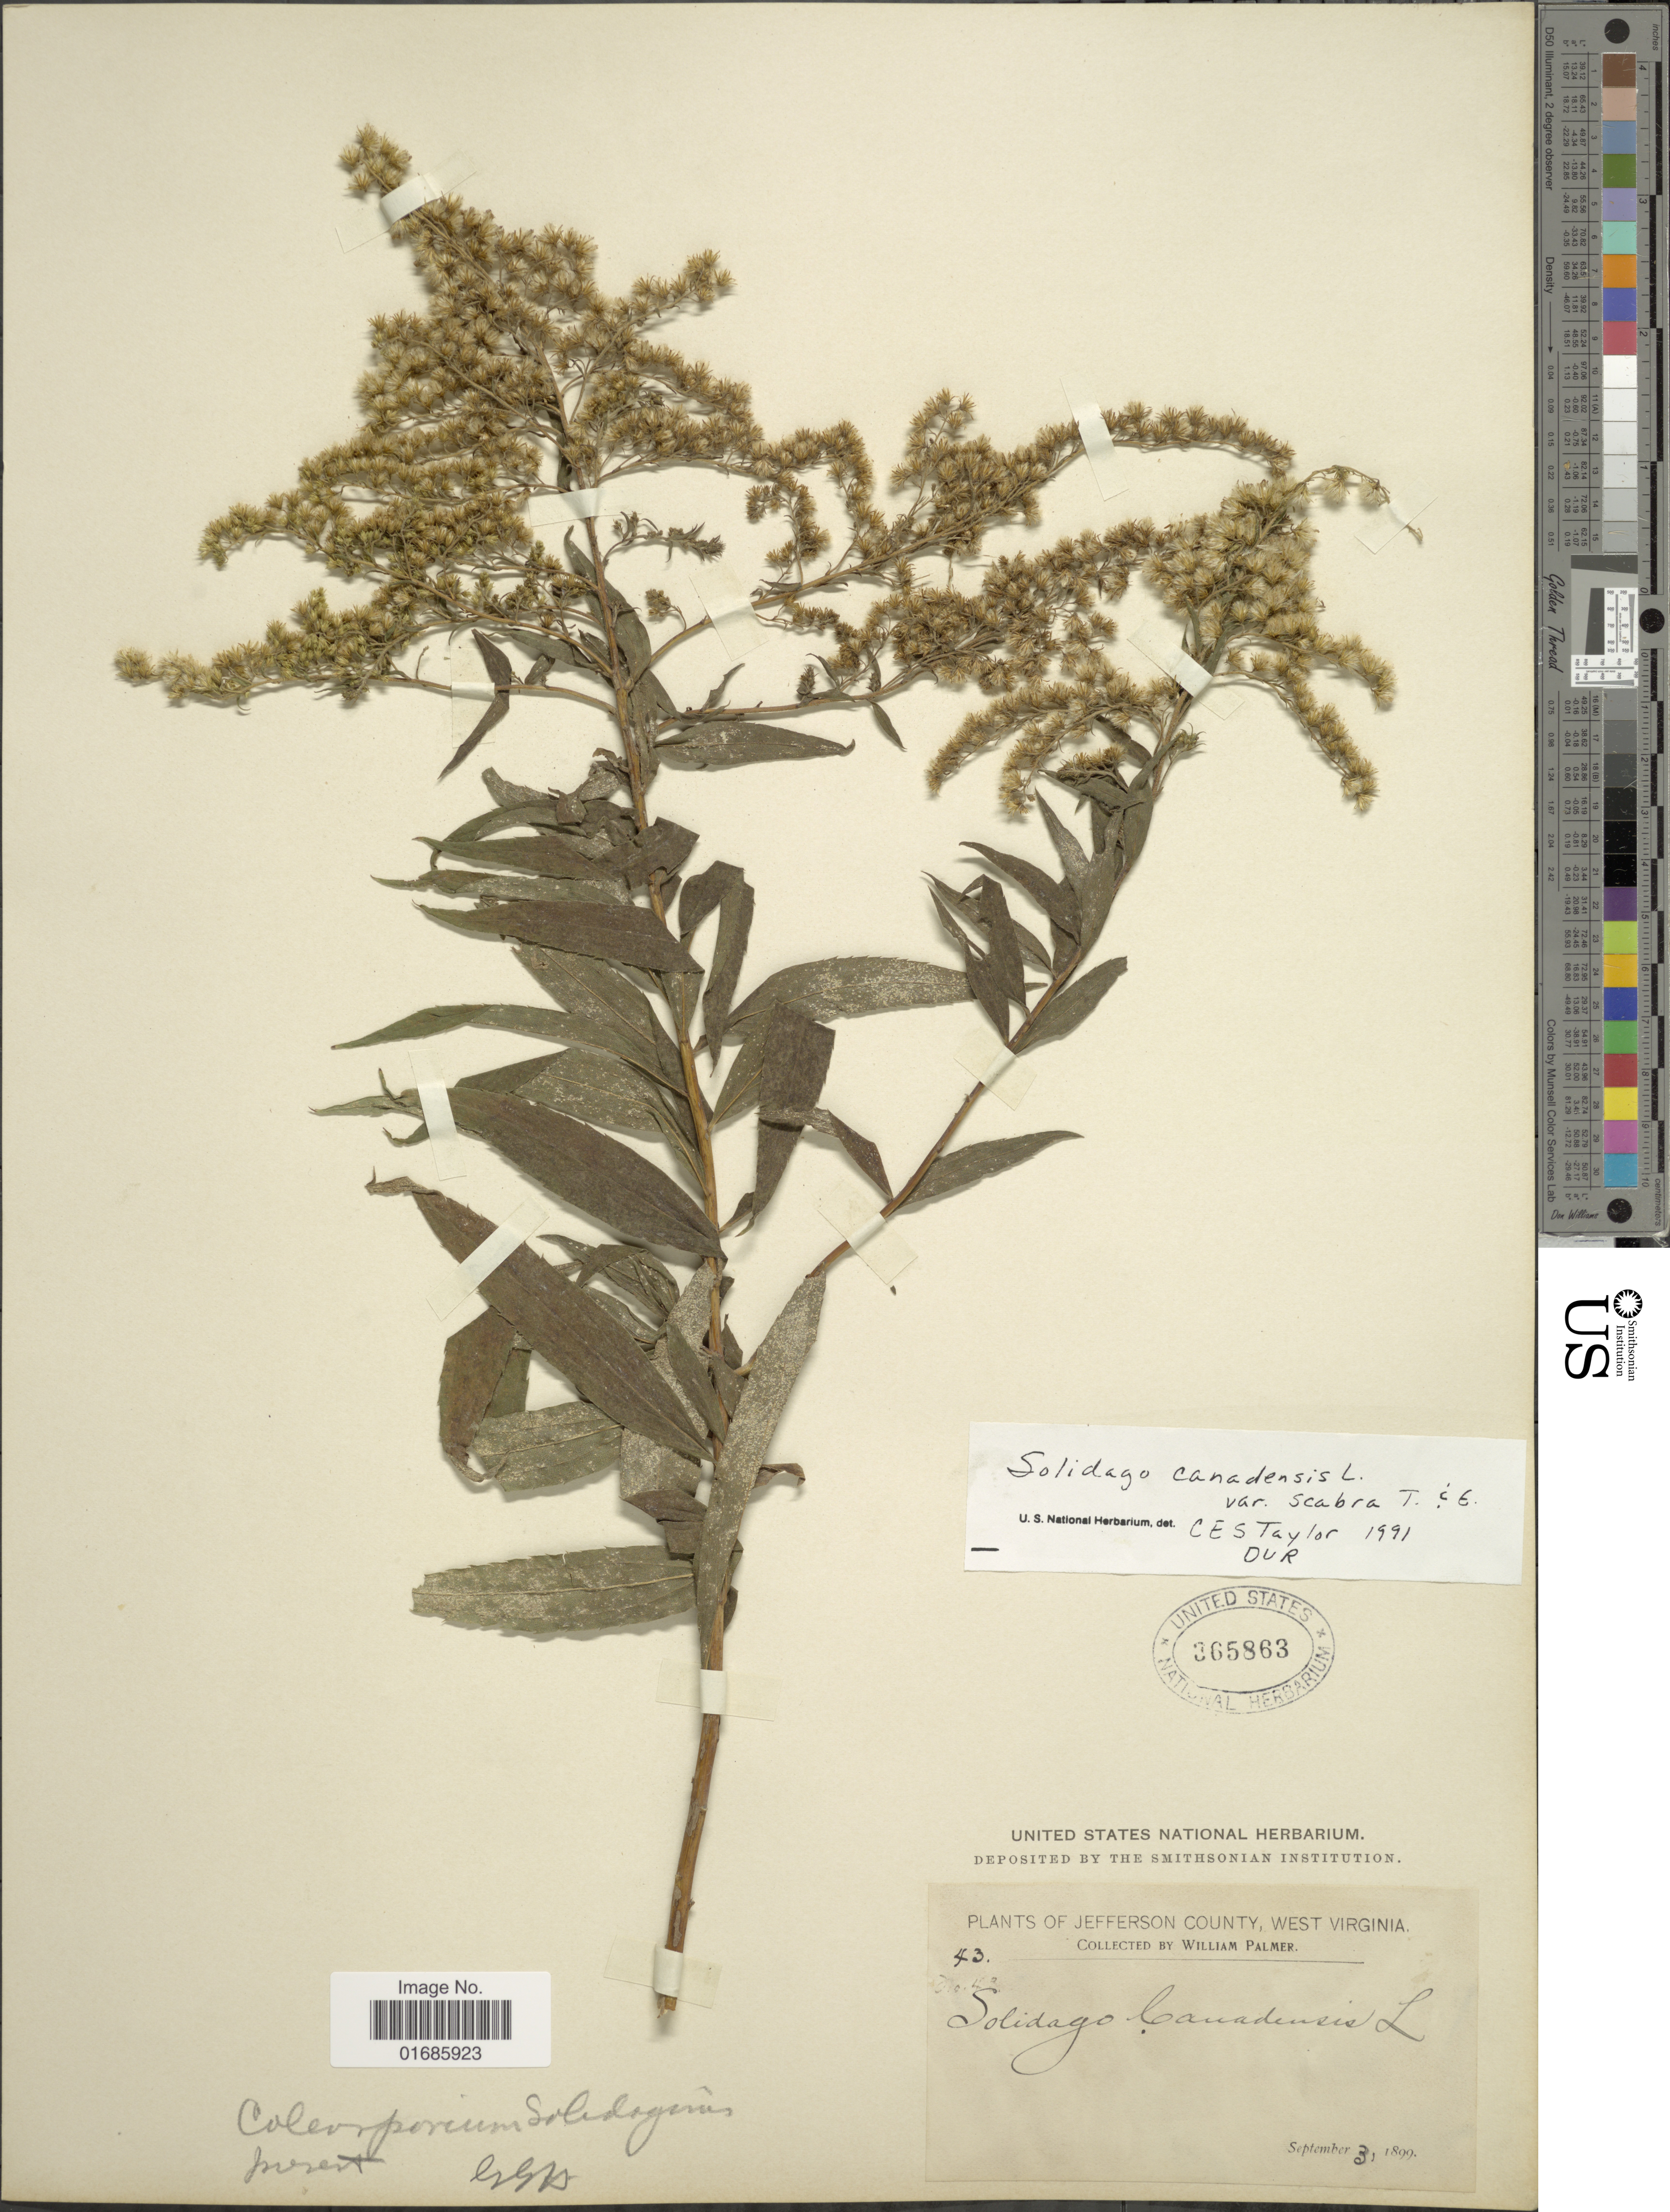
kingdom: Plantae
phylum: Tracheophyta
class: Magnoliopsida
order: Asterales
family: Asteraceae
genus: Solidago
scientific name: Solidago canadensis var. scabra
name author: (Muhl. ex Willd.) Torr. & A. Gray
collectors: W. Palmer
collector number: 43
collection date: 1899-09-03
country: United States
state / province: West Virginia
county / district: Jefferson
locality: Jefferson County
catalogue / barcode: US 365863